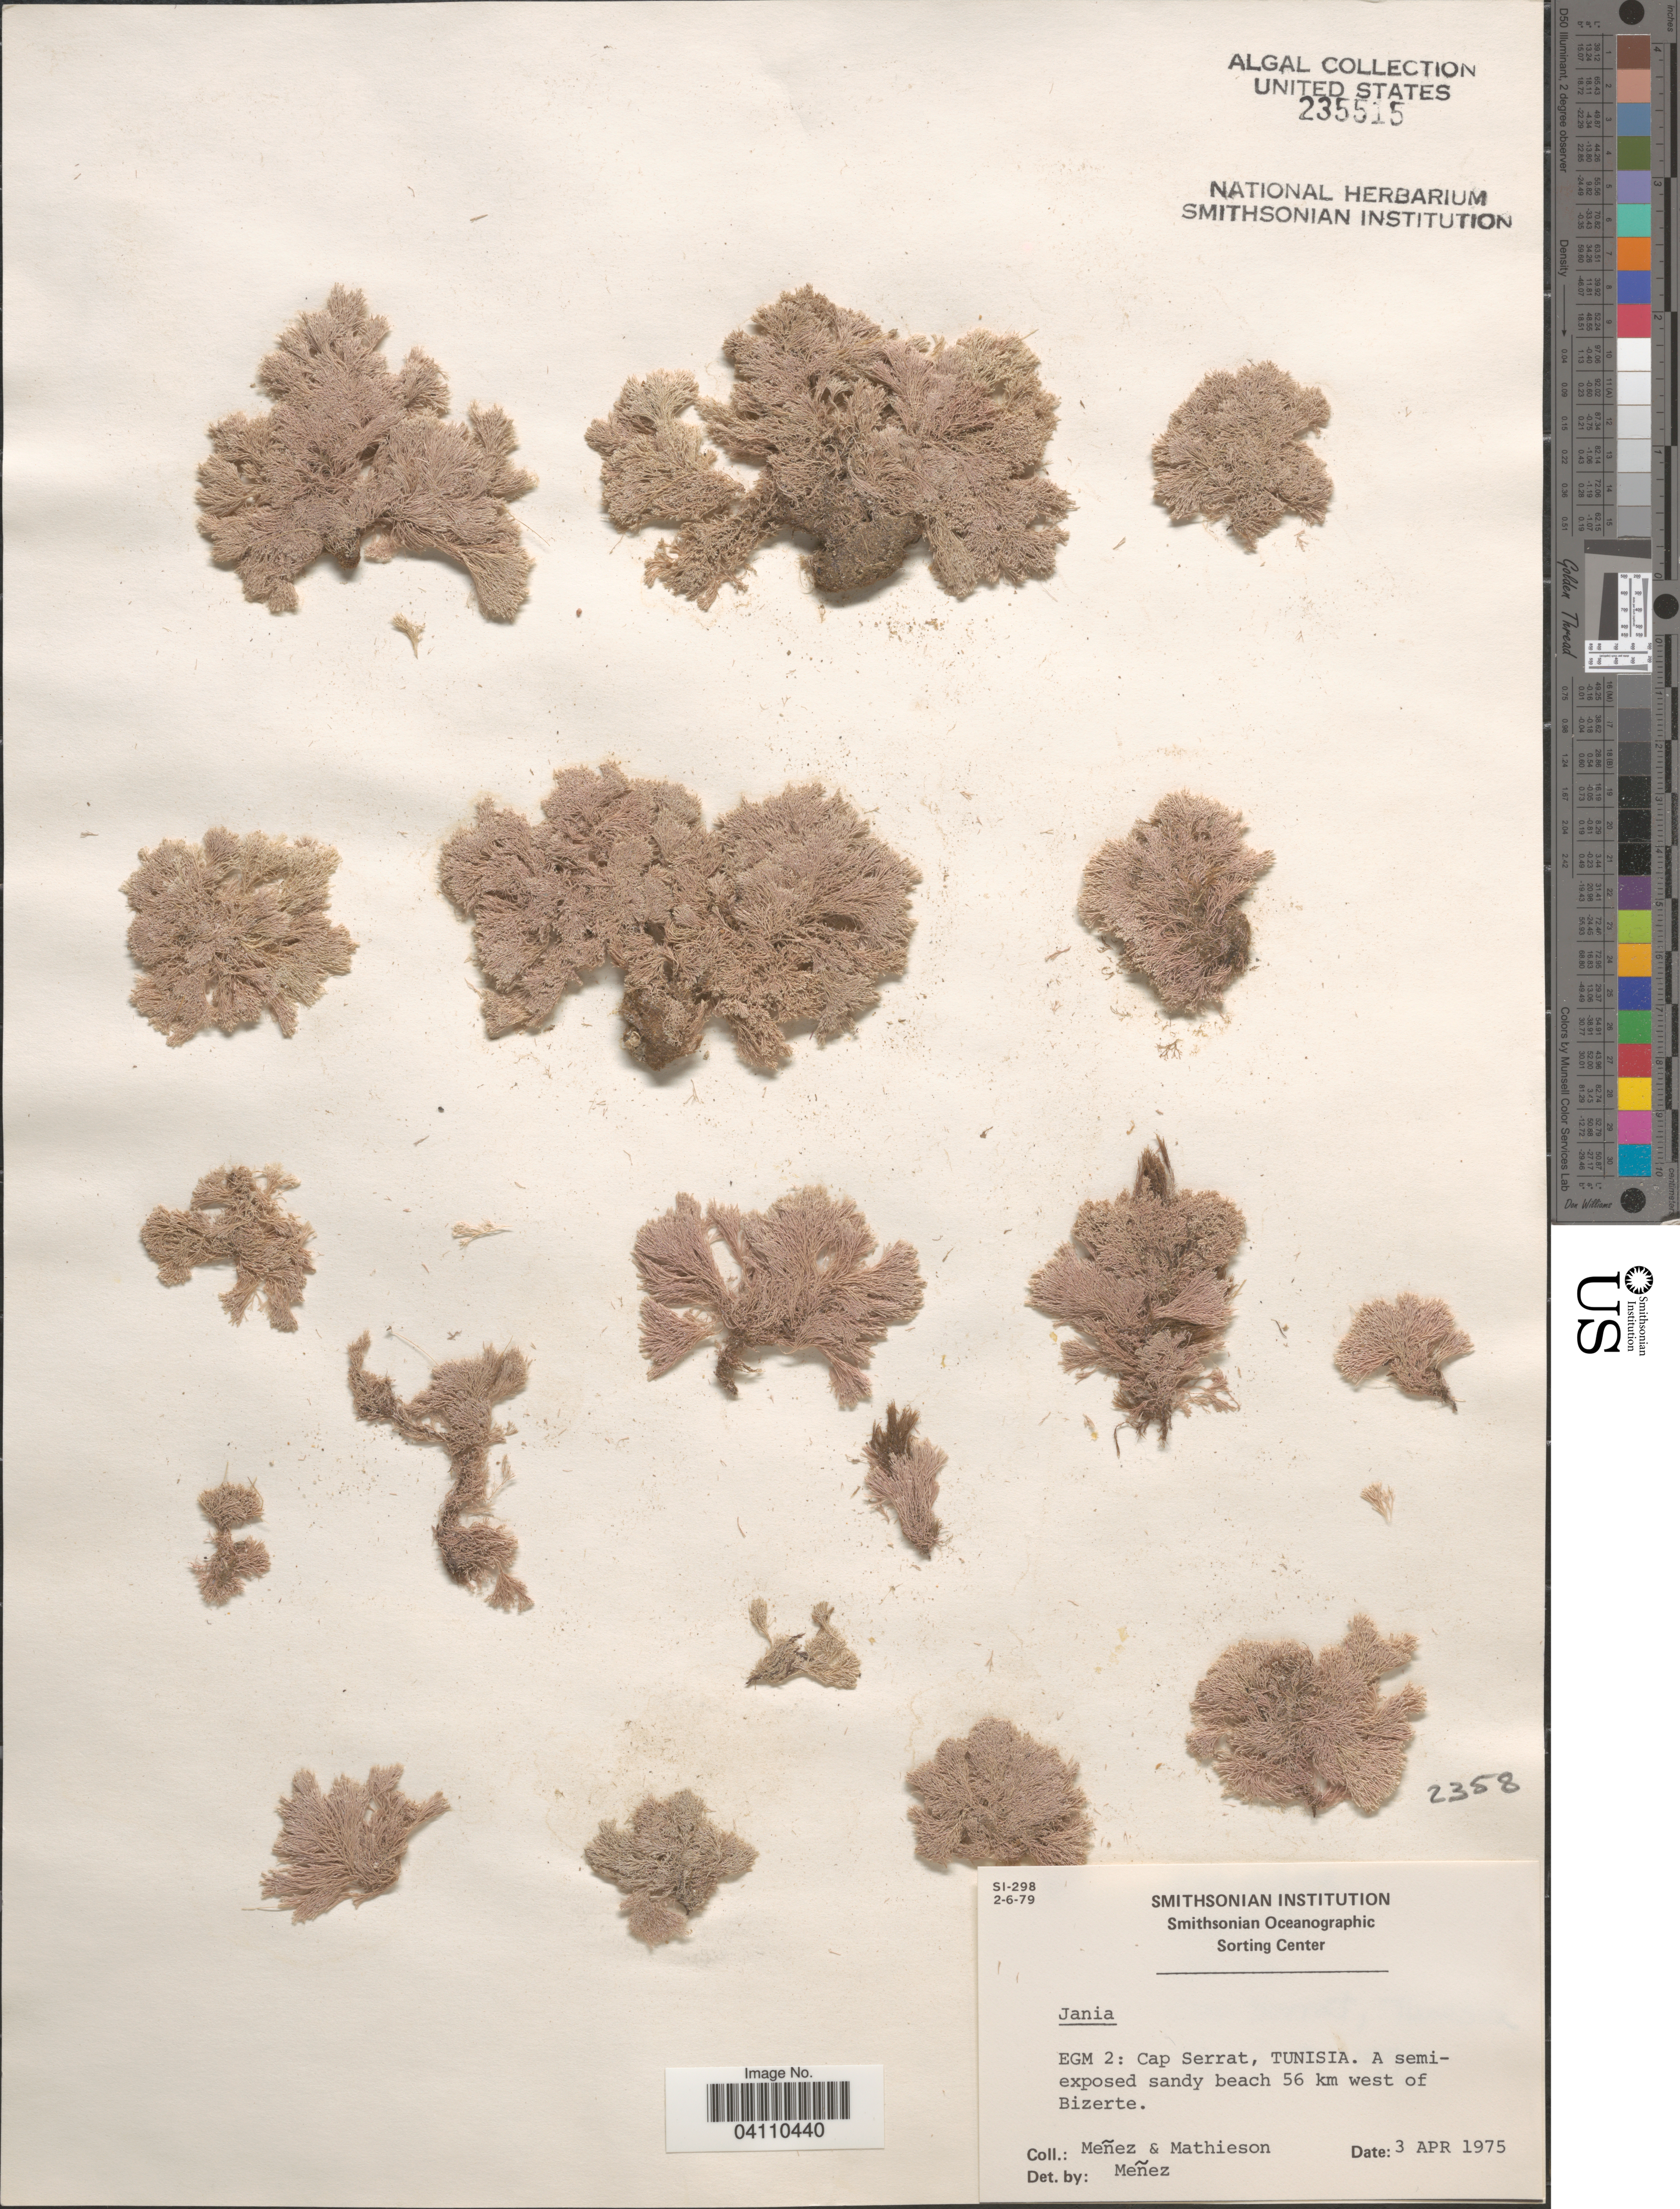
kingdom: Plantae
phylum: Rhodophyta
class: Florideophyceae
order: Corallinales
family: Corallinaceae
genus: Jania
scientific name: Jania sp.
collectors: Menez & Mathieson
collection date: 1975-04-03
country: Tunisia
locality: EGM 2: Cap Serrat, Tunisia. A semi-exposed sandy beach 56 km west of Bizerte.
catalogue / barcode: US 235515